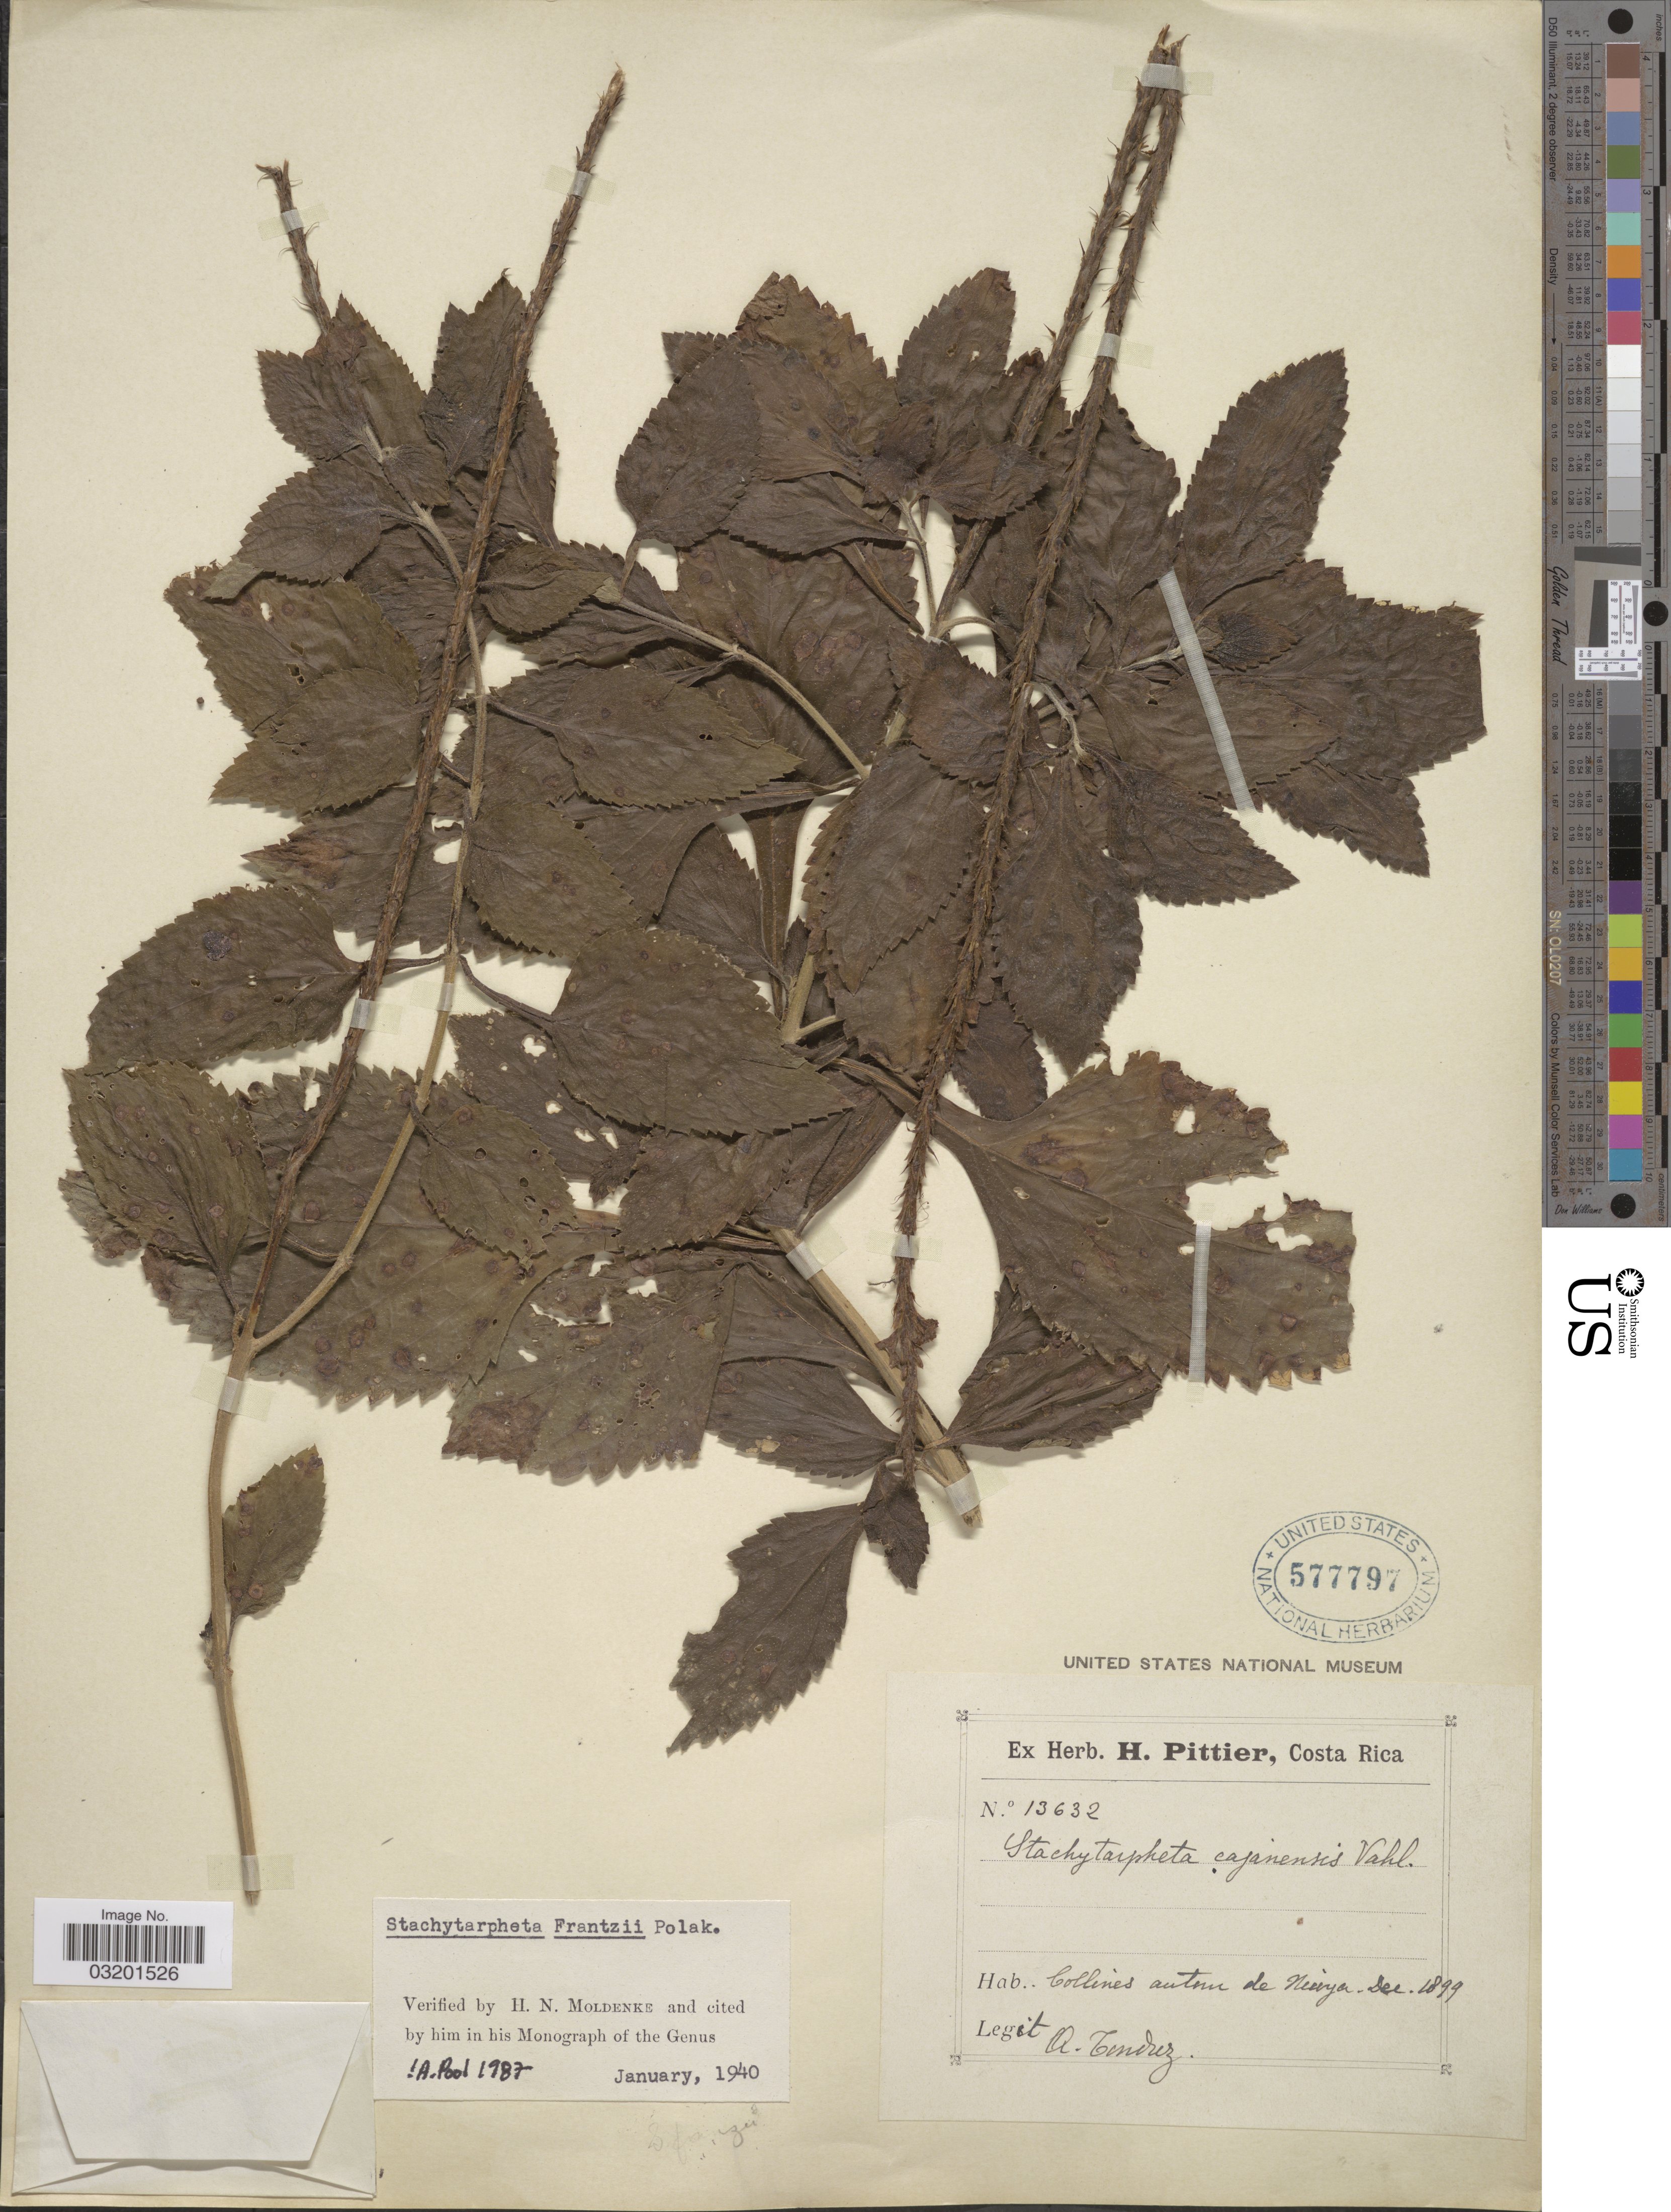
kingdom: Plantae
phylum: Tracheophyta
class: Magnoliopsida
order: Lamiales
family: Verbenaceae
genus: Stachytarpheta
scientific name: Stachytarpheta frantzii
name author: Pol.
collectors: A. Tonduz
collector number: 13632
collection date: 1899-12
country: Costa Rica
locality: Collines auteur de Nicoya.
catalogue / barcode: US 577797